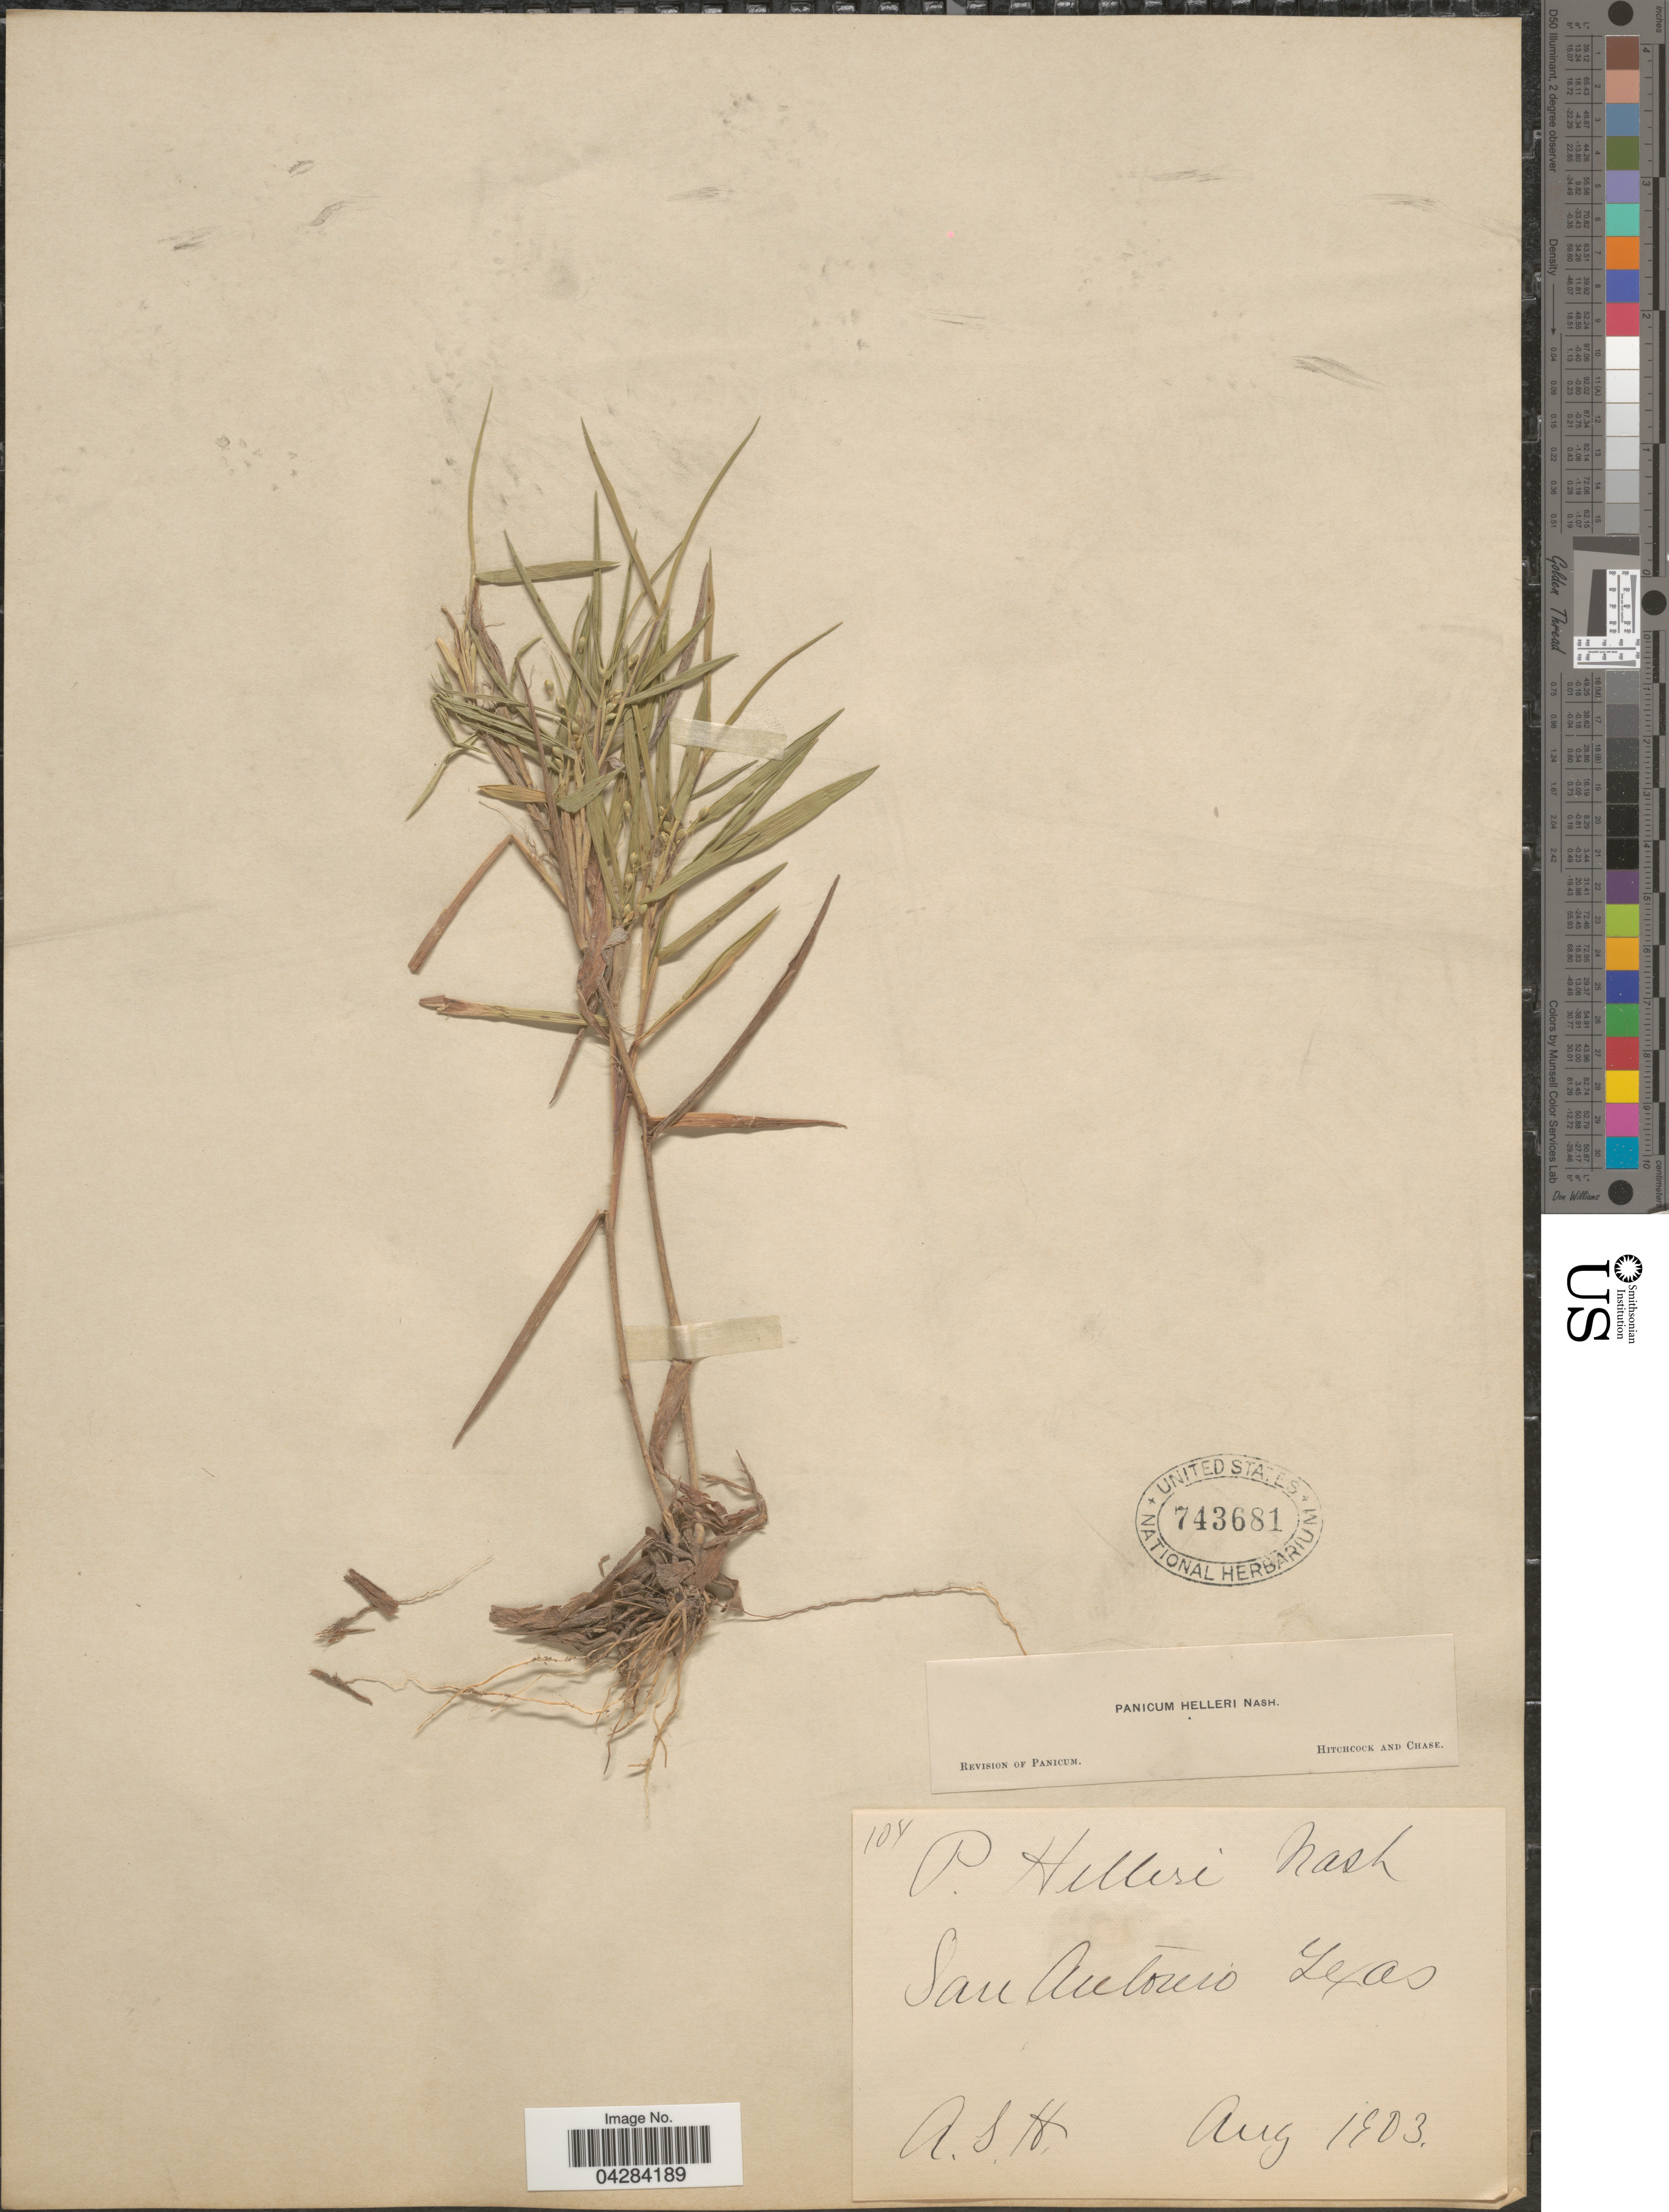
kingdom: Plantae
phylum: Tracheophyta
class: Liliopsida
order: Poales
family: Poaceae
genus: Dichanthelium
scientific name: Dichanthelium oligosanthes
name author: (Schult.) Gould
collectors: A. S. Hitchcock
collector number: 104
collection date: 1903-08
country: United States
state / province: Texas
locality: San Antonio.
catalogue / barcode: US 743681